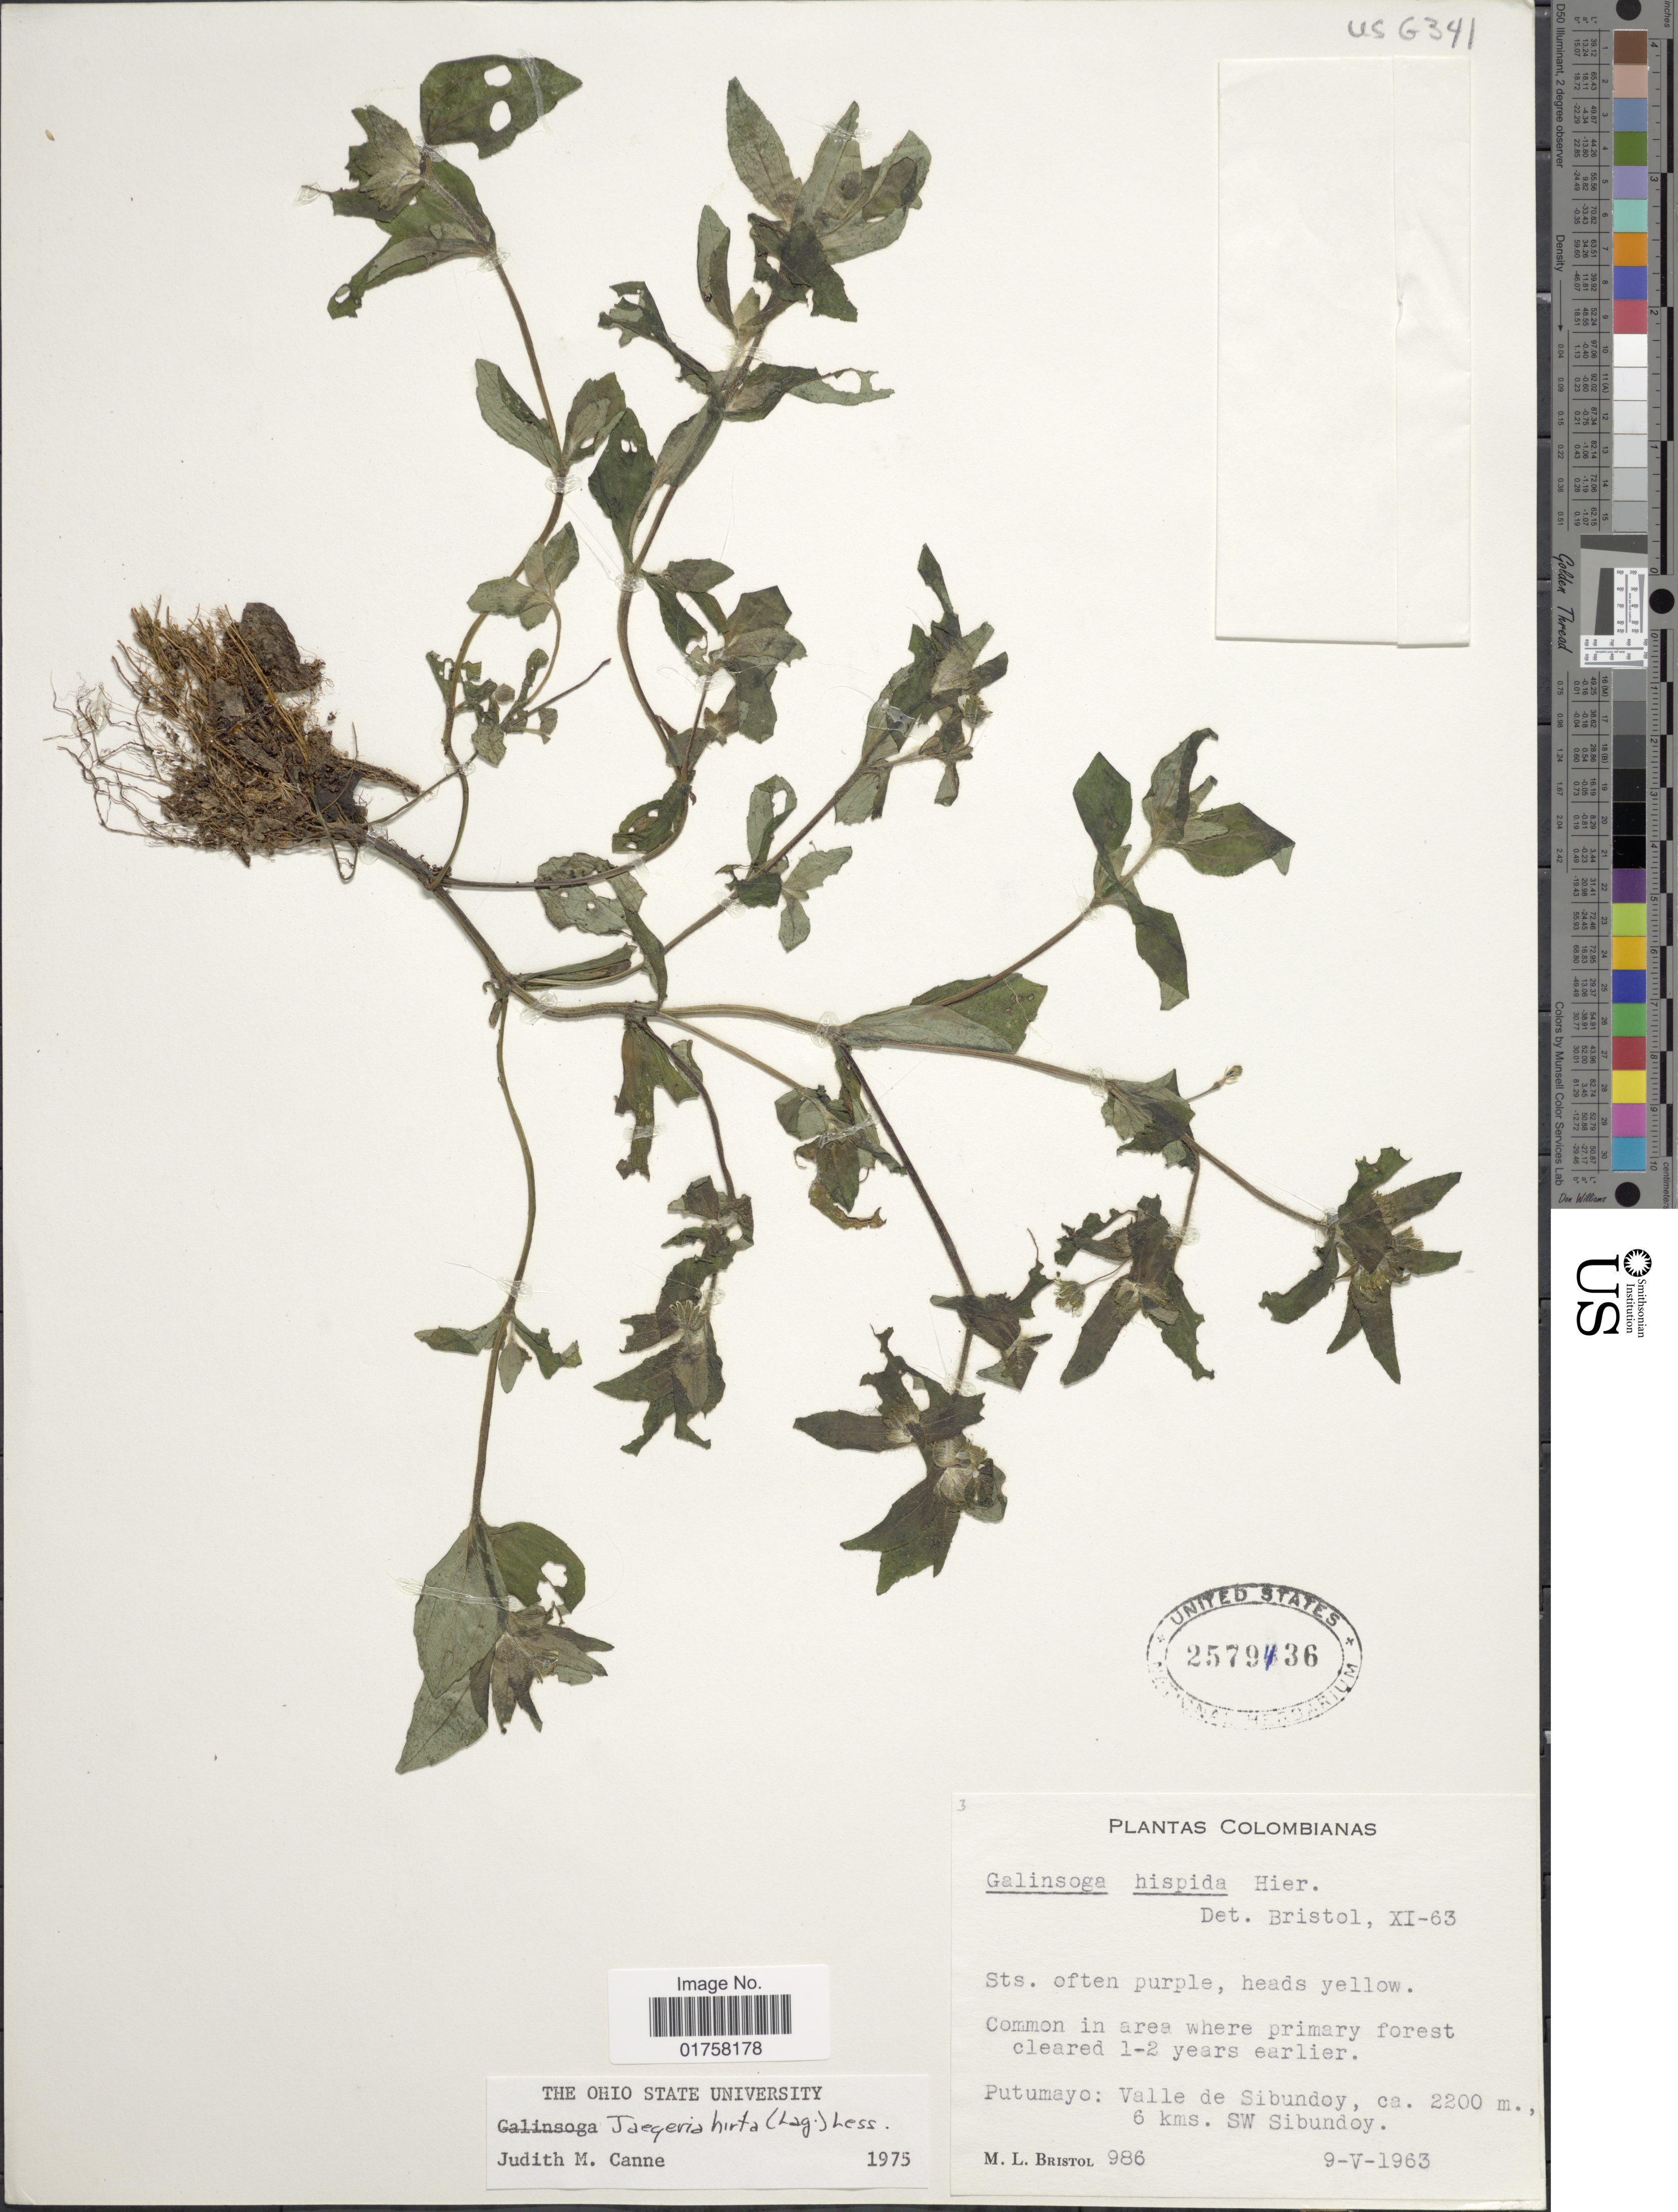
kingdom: Plantae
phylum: Tracheophyta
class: Magnoliopsida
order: Asterales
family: Asteraceae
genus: Jaegeria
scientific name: Jaegeria hirta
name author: (Lag.) Less.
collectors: M. L. Bristol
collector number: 986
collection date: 1963-05-09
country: Colombia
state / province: Putumayo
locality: Valle de Sibundoy, 6 kms. SW Sibundoy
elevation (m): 2200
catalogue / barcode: US 2579436